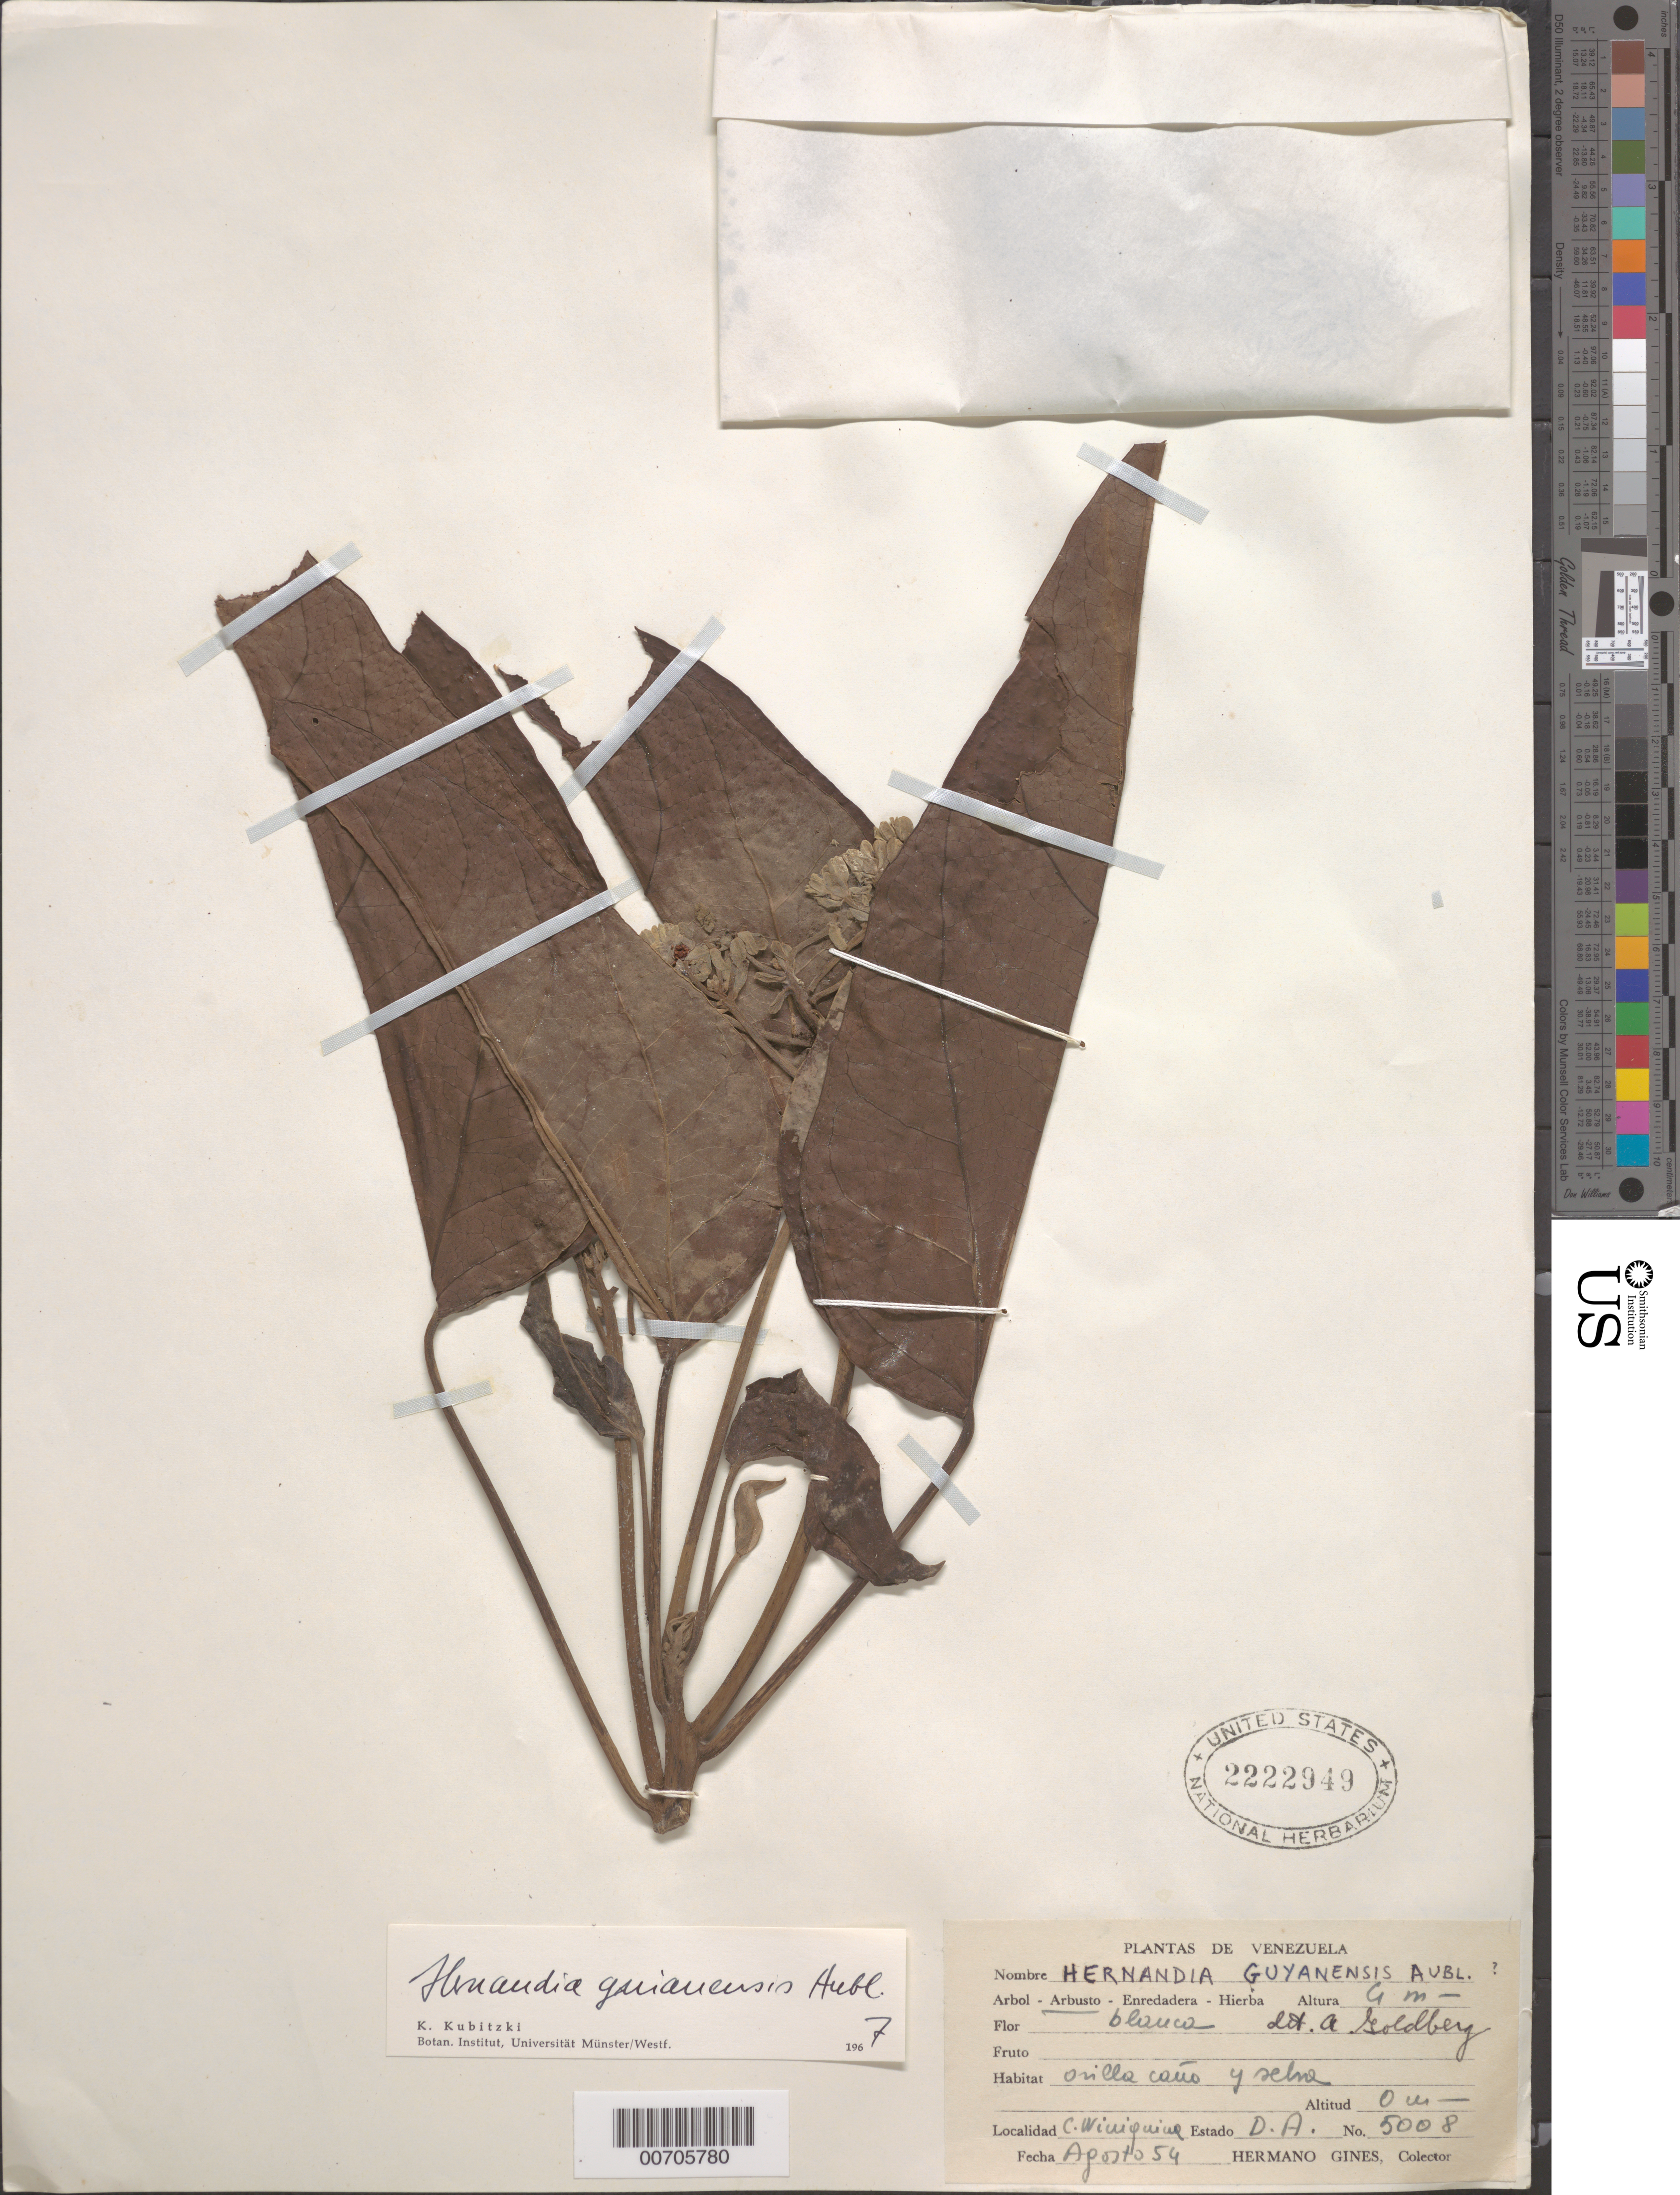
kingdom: Plantae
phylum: Tracheophyta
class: Magnoliopsida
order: Laurales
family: Hernandiaceae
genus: Hernandia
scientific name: Hernandia guianensis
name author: Aubl.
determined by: Kubitzki, Klaus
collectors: H. Gines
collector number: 5008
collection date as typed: Aug-54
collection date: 1954-08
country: Venezuela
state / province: Delta Amacuro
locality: C. Wiuiquina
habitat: Cano and forest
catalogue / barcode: US 2222949